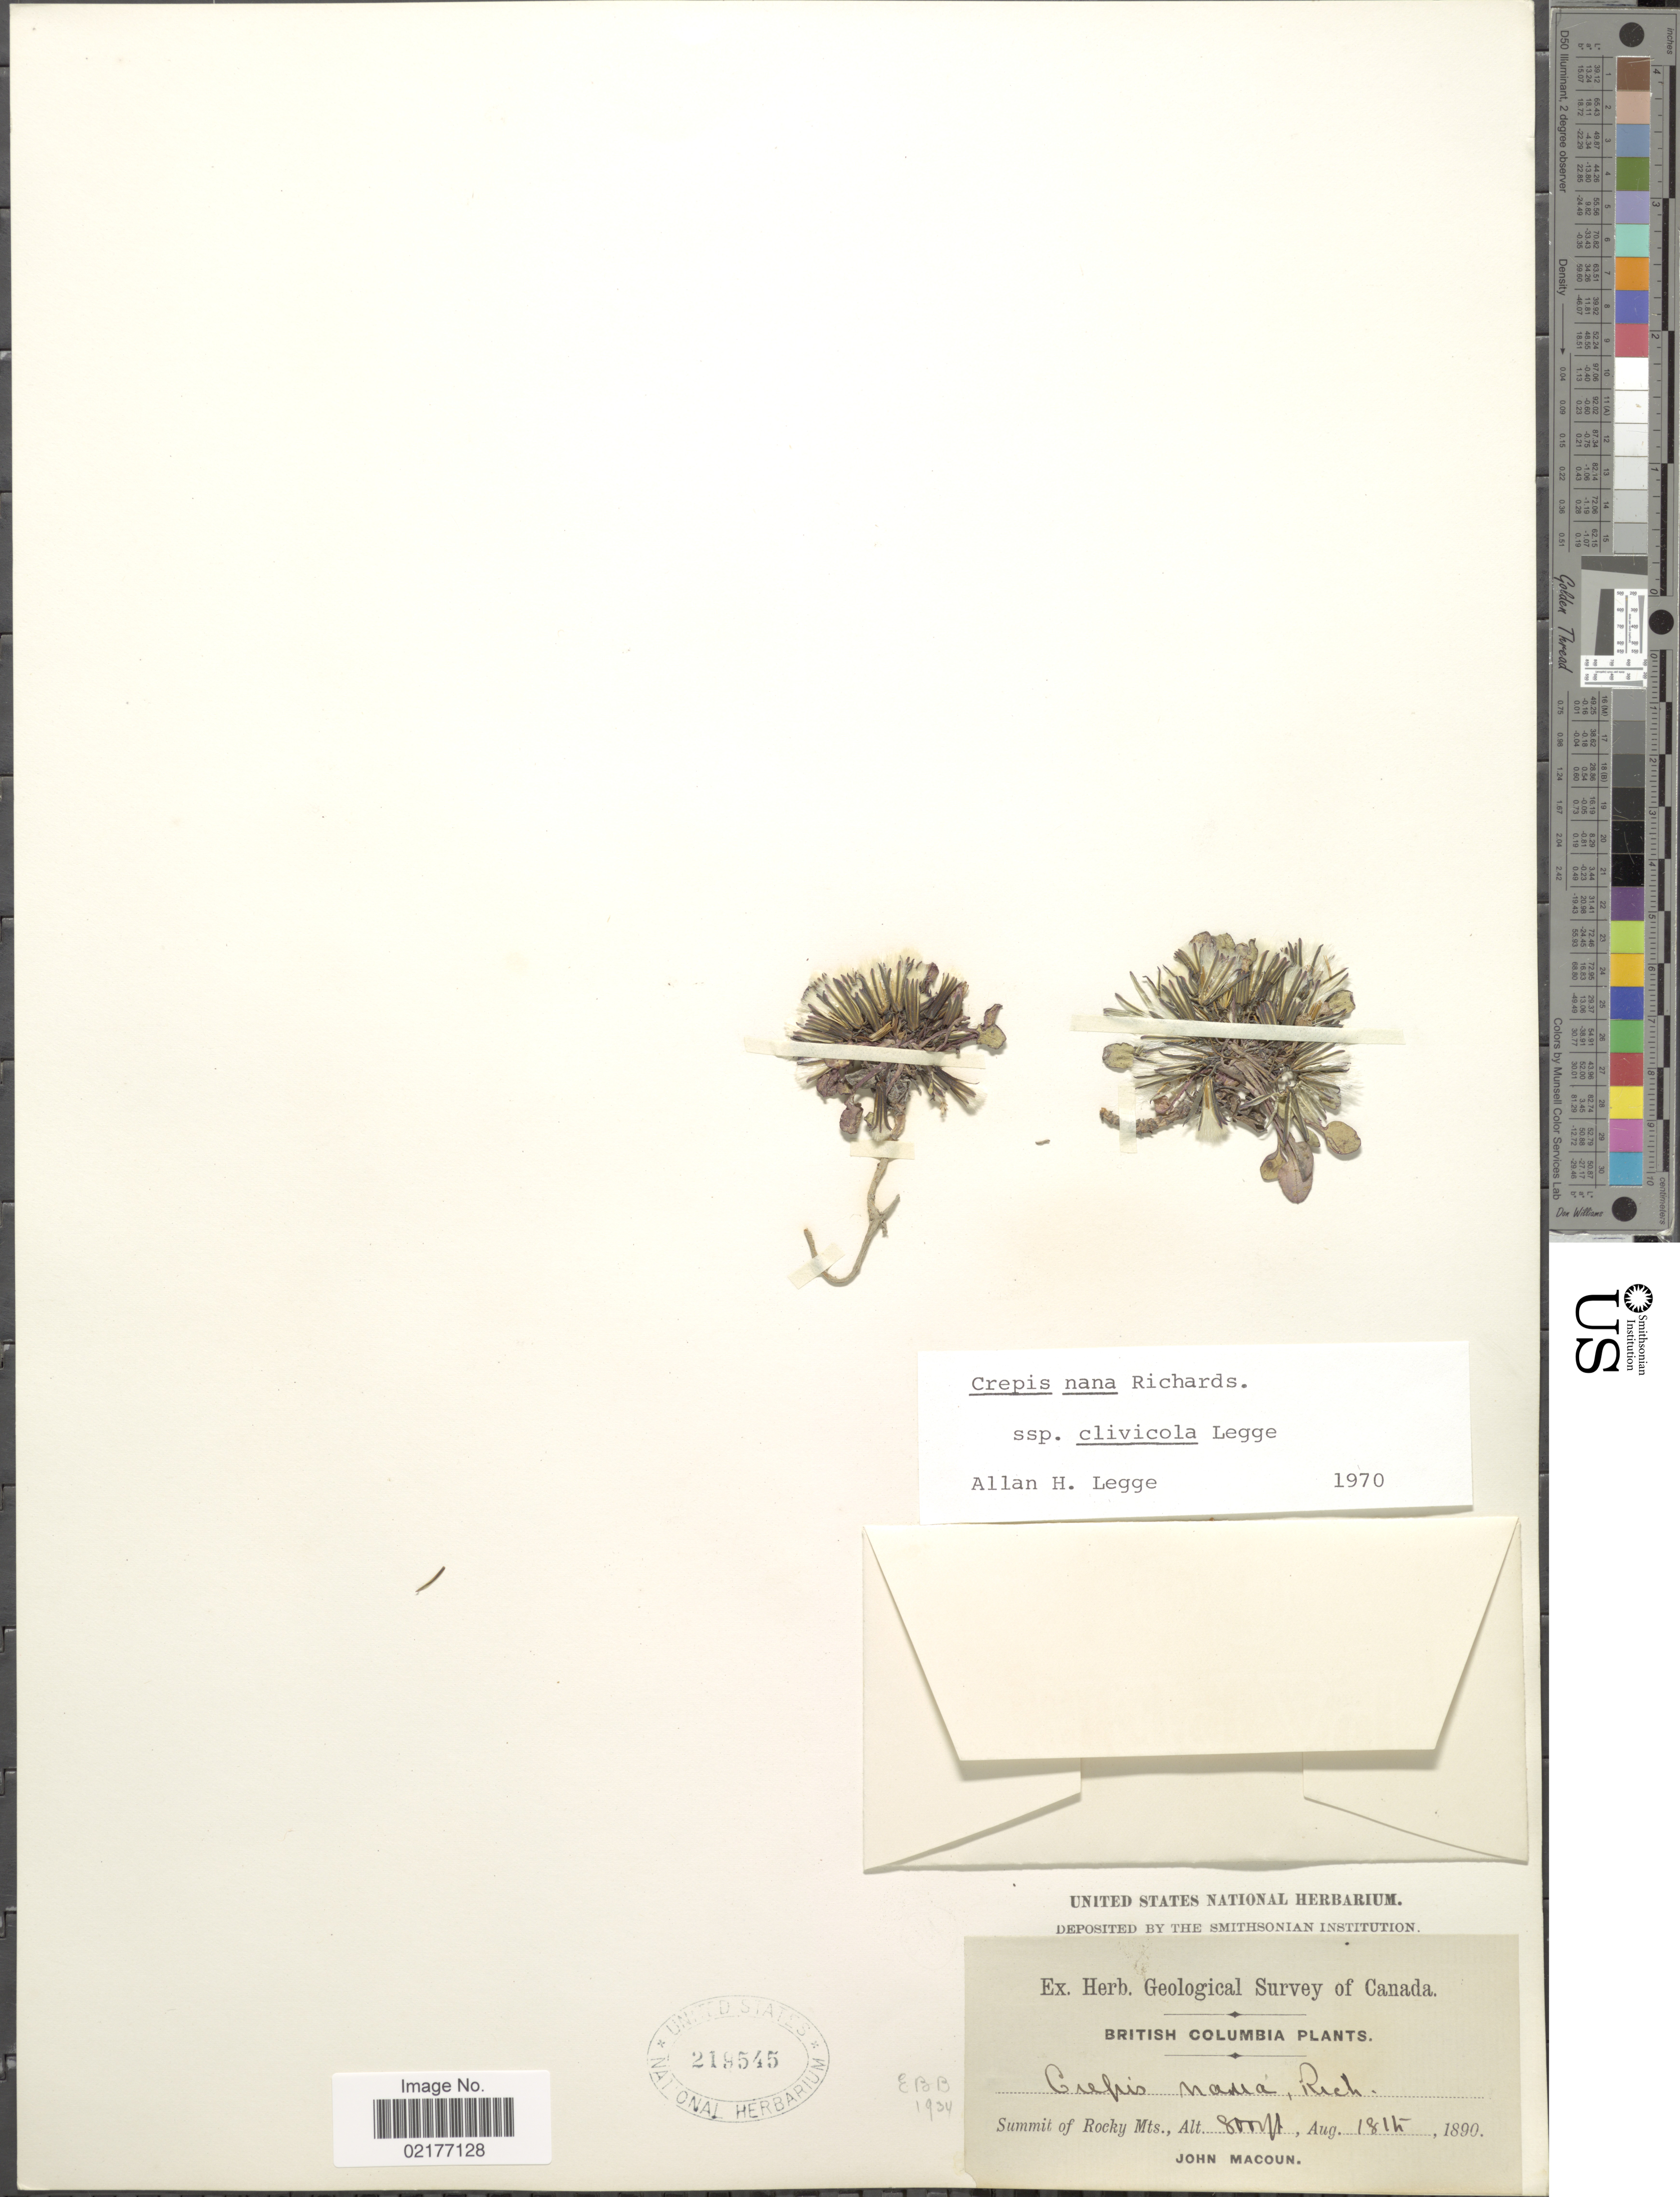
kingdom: Plantae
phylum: Tracheophyta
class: Magnoliopsida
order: Asterales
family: Asteraceae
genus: Askellia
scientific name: Askellia pygmaea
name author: (Ledeb.) Sennikov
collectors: J. Macoun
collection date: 1890-08-18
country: Canada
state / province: British Columbia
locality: British Columbia, Summit of Rocky Mts.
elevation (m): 2438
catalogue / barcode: US 219545